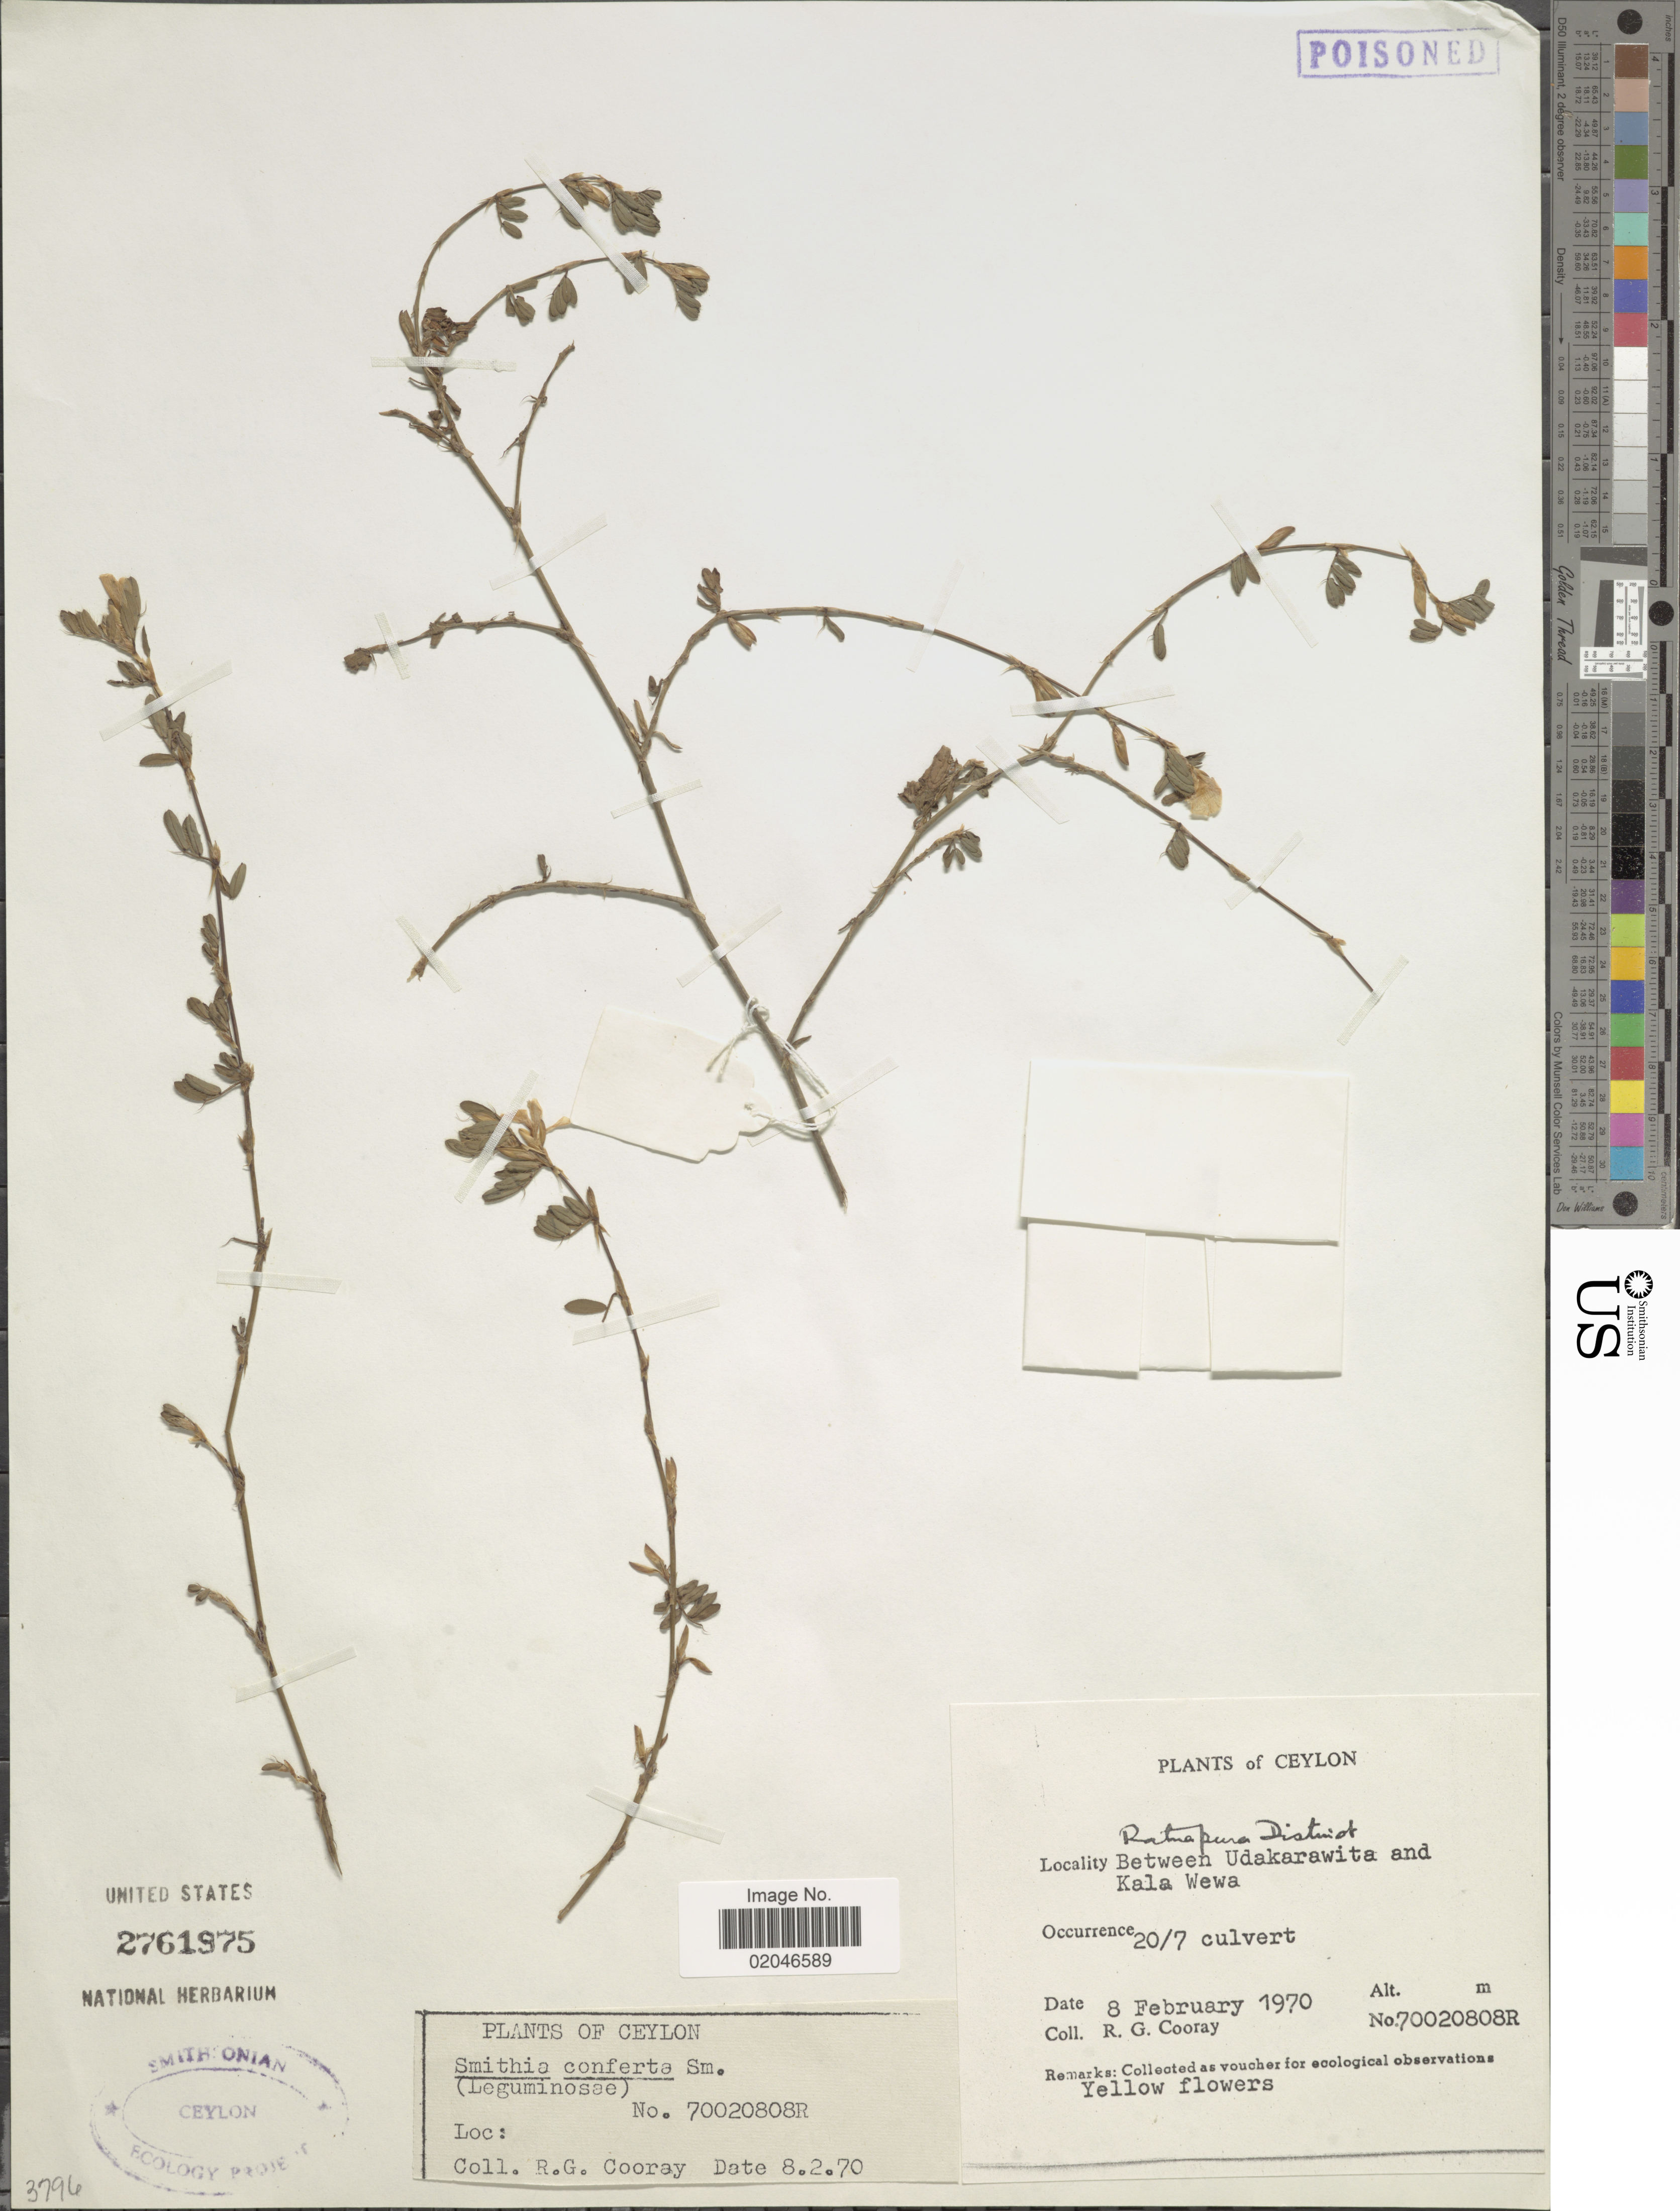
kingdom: Plantae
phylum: Tracheophyta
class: Magnoliopsida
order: Fabales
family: Fabaceae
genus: Smithia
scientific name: Smithia conferta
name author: Sm.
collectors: R. Cooray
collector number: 70020808R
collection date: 1970-02-08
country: Sri Lanka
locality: Ceylon, Ratmapura District, Between Udakarawita and Kala Wewa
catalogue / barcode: US 2761975